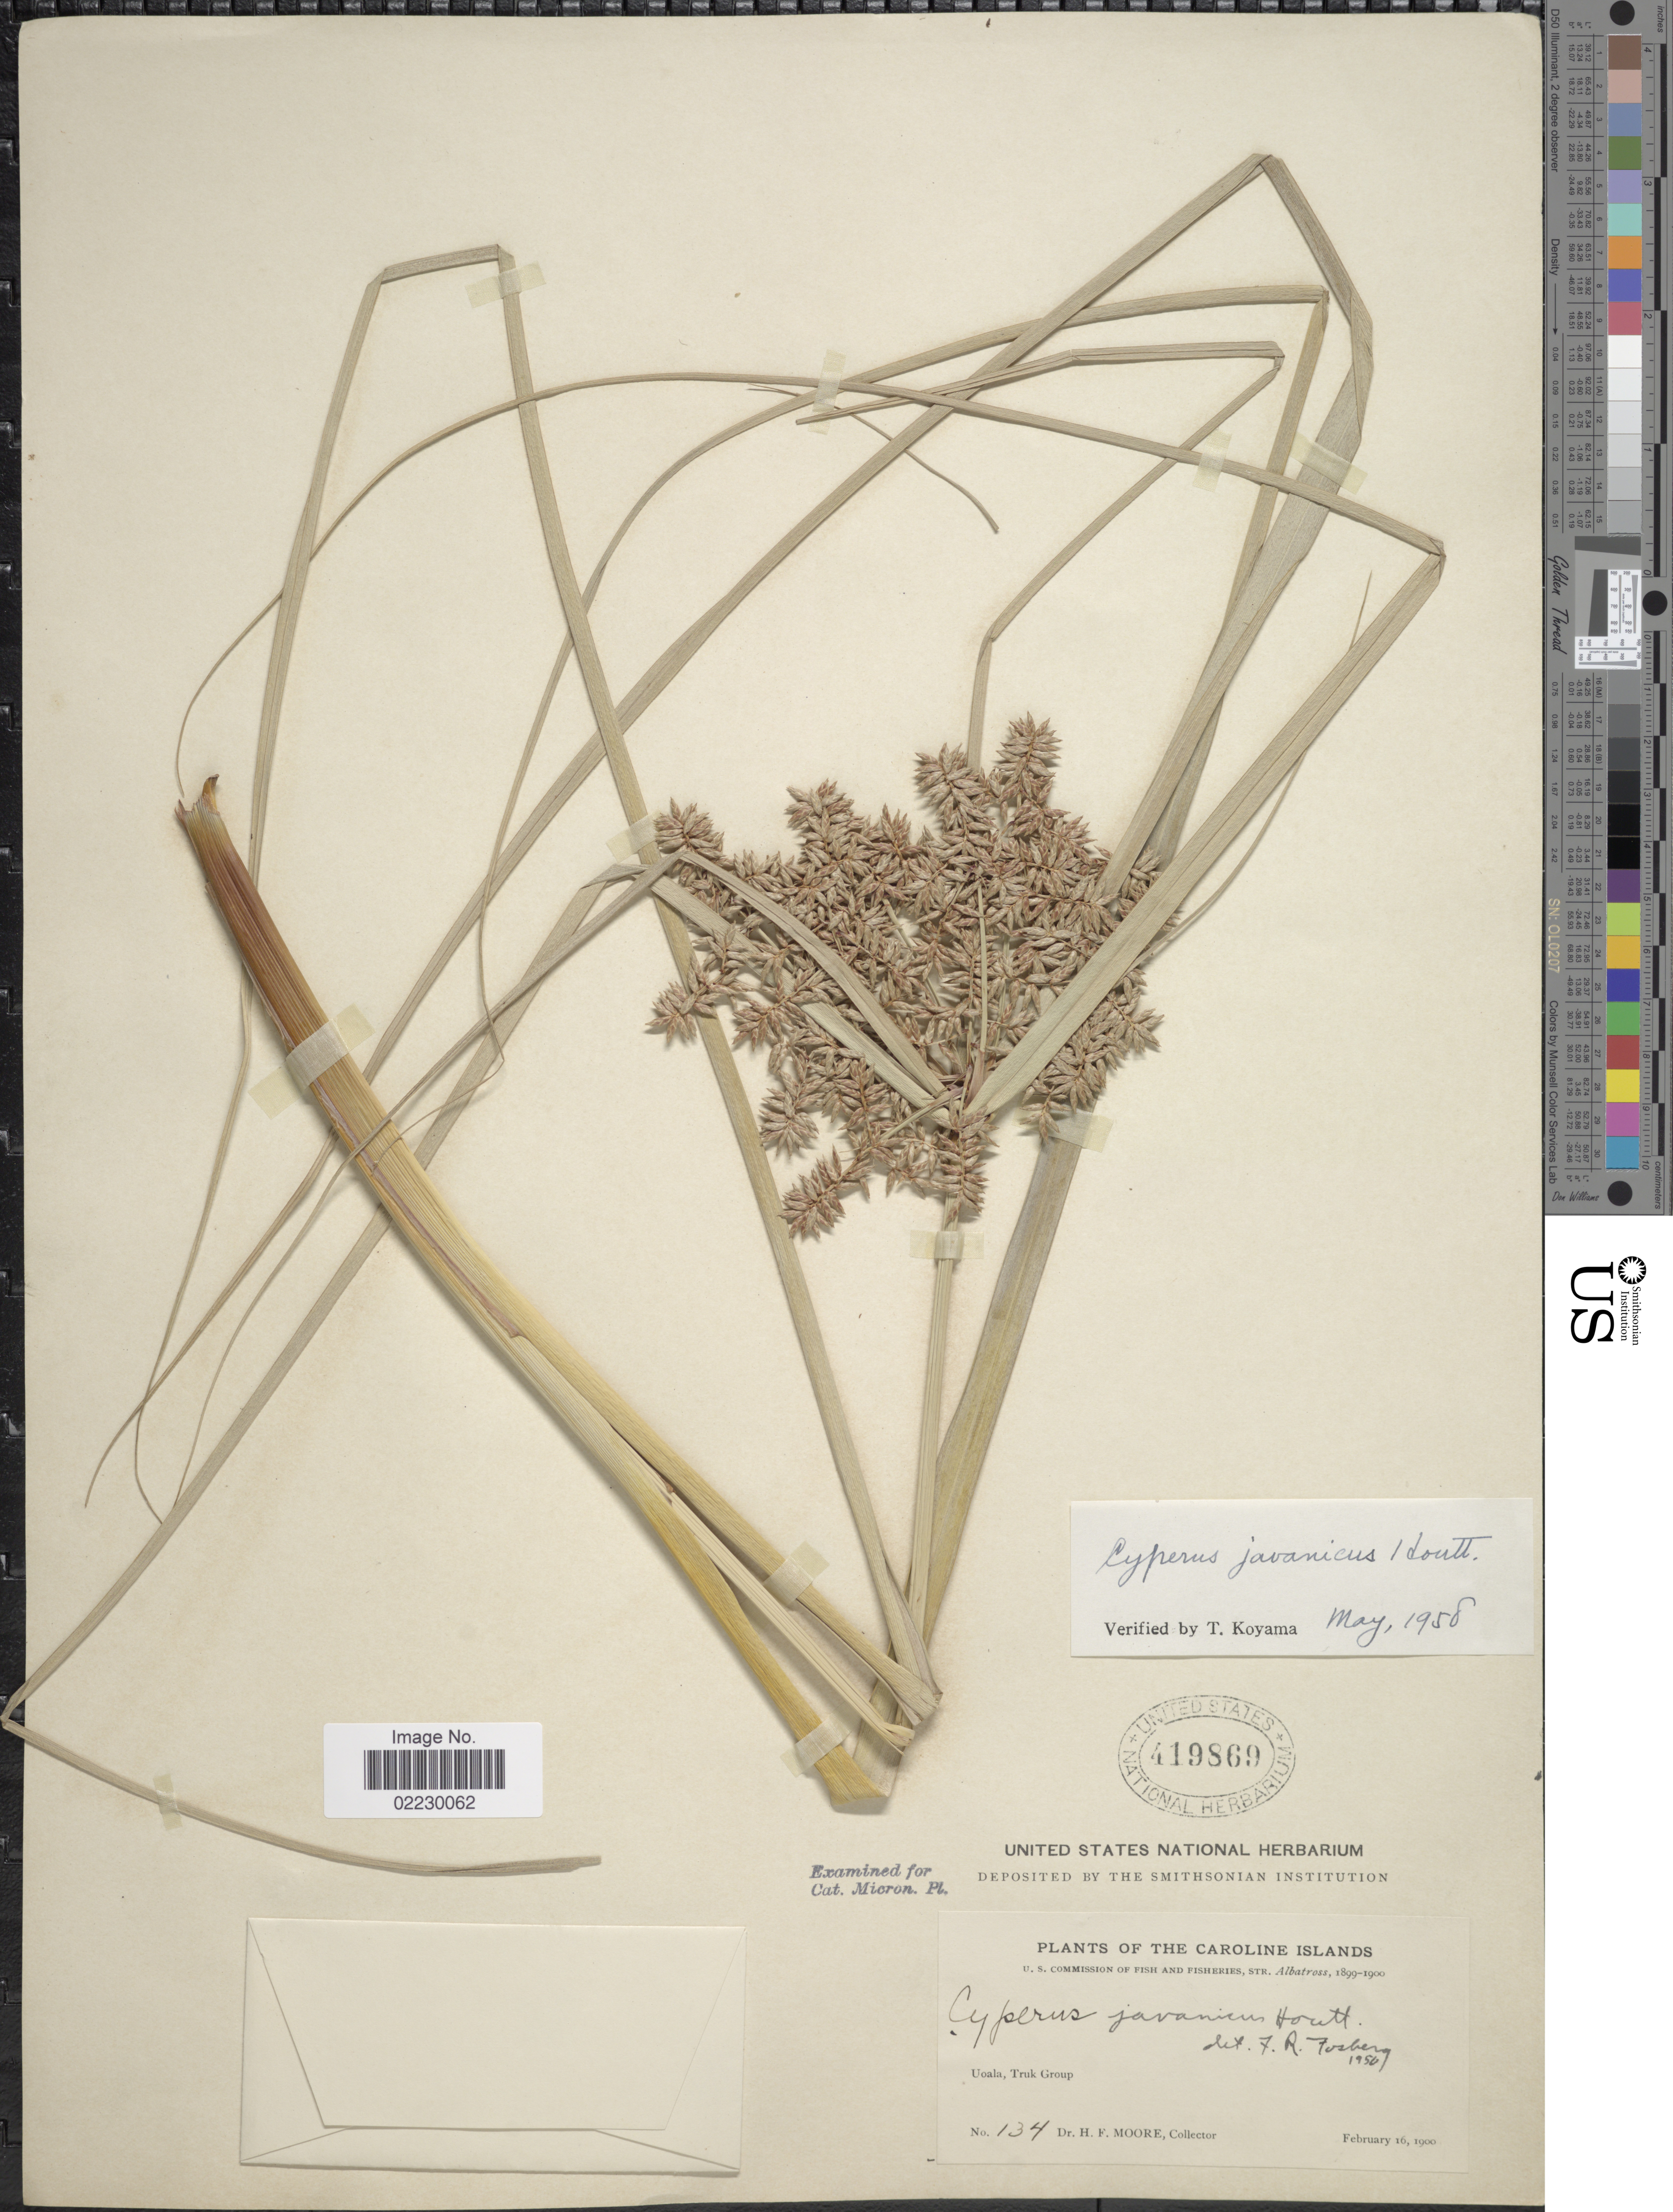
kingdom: Plantae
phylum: Tracheophyta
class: Liliopsida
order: Poales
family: Cyperaceae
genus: Cyperus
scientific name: Cyperus javanicus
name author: Houtt.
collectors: H. F. Moore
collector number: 134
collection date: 1900-02-16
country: Micronesia, Federated States of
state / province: Truk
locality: The Caroline Islands, Uoala, Truk Group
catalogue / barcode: US 419869